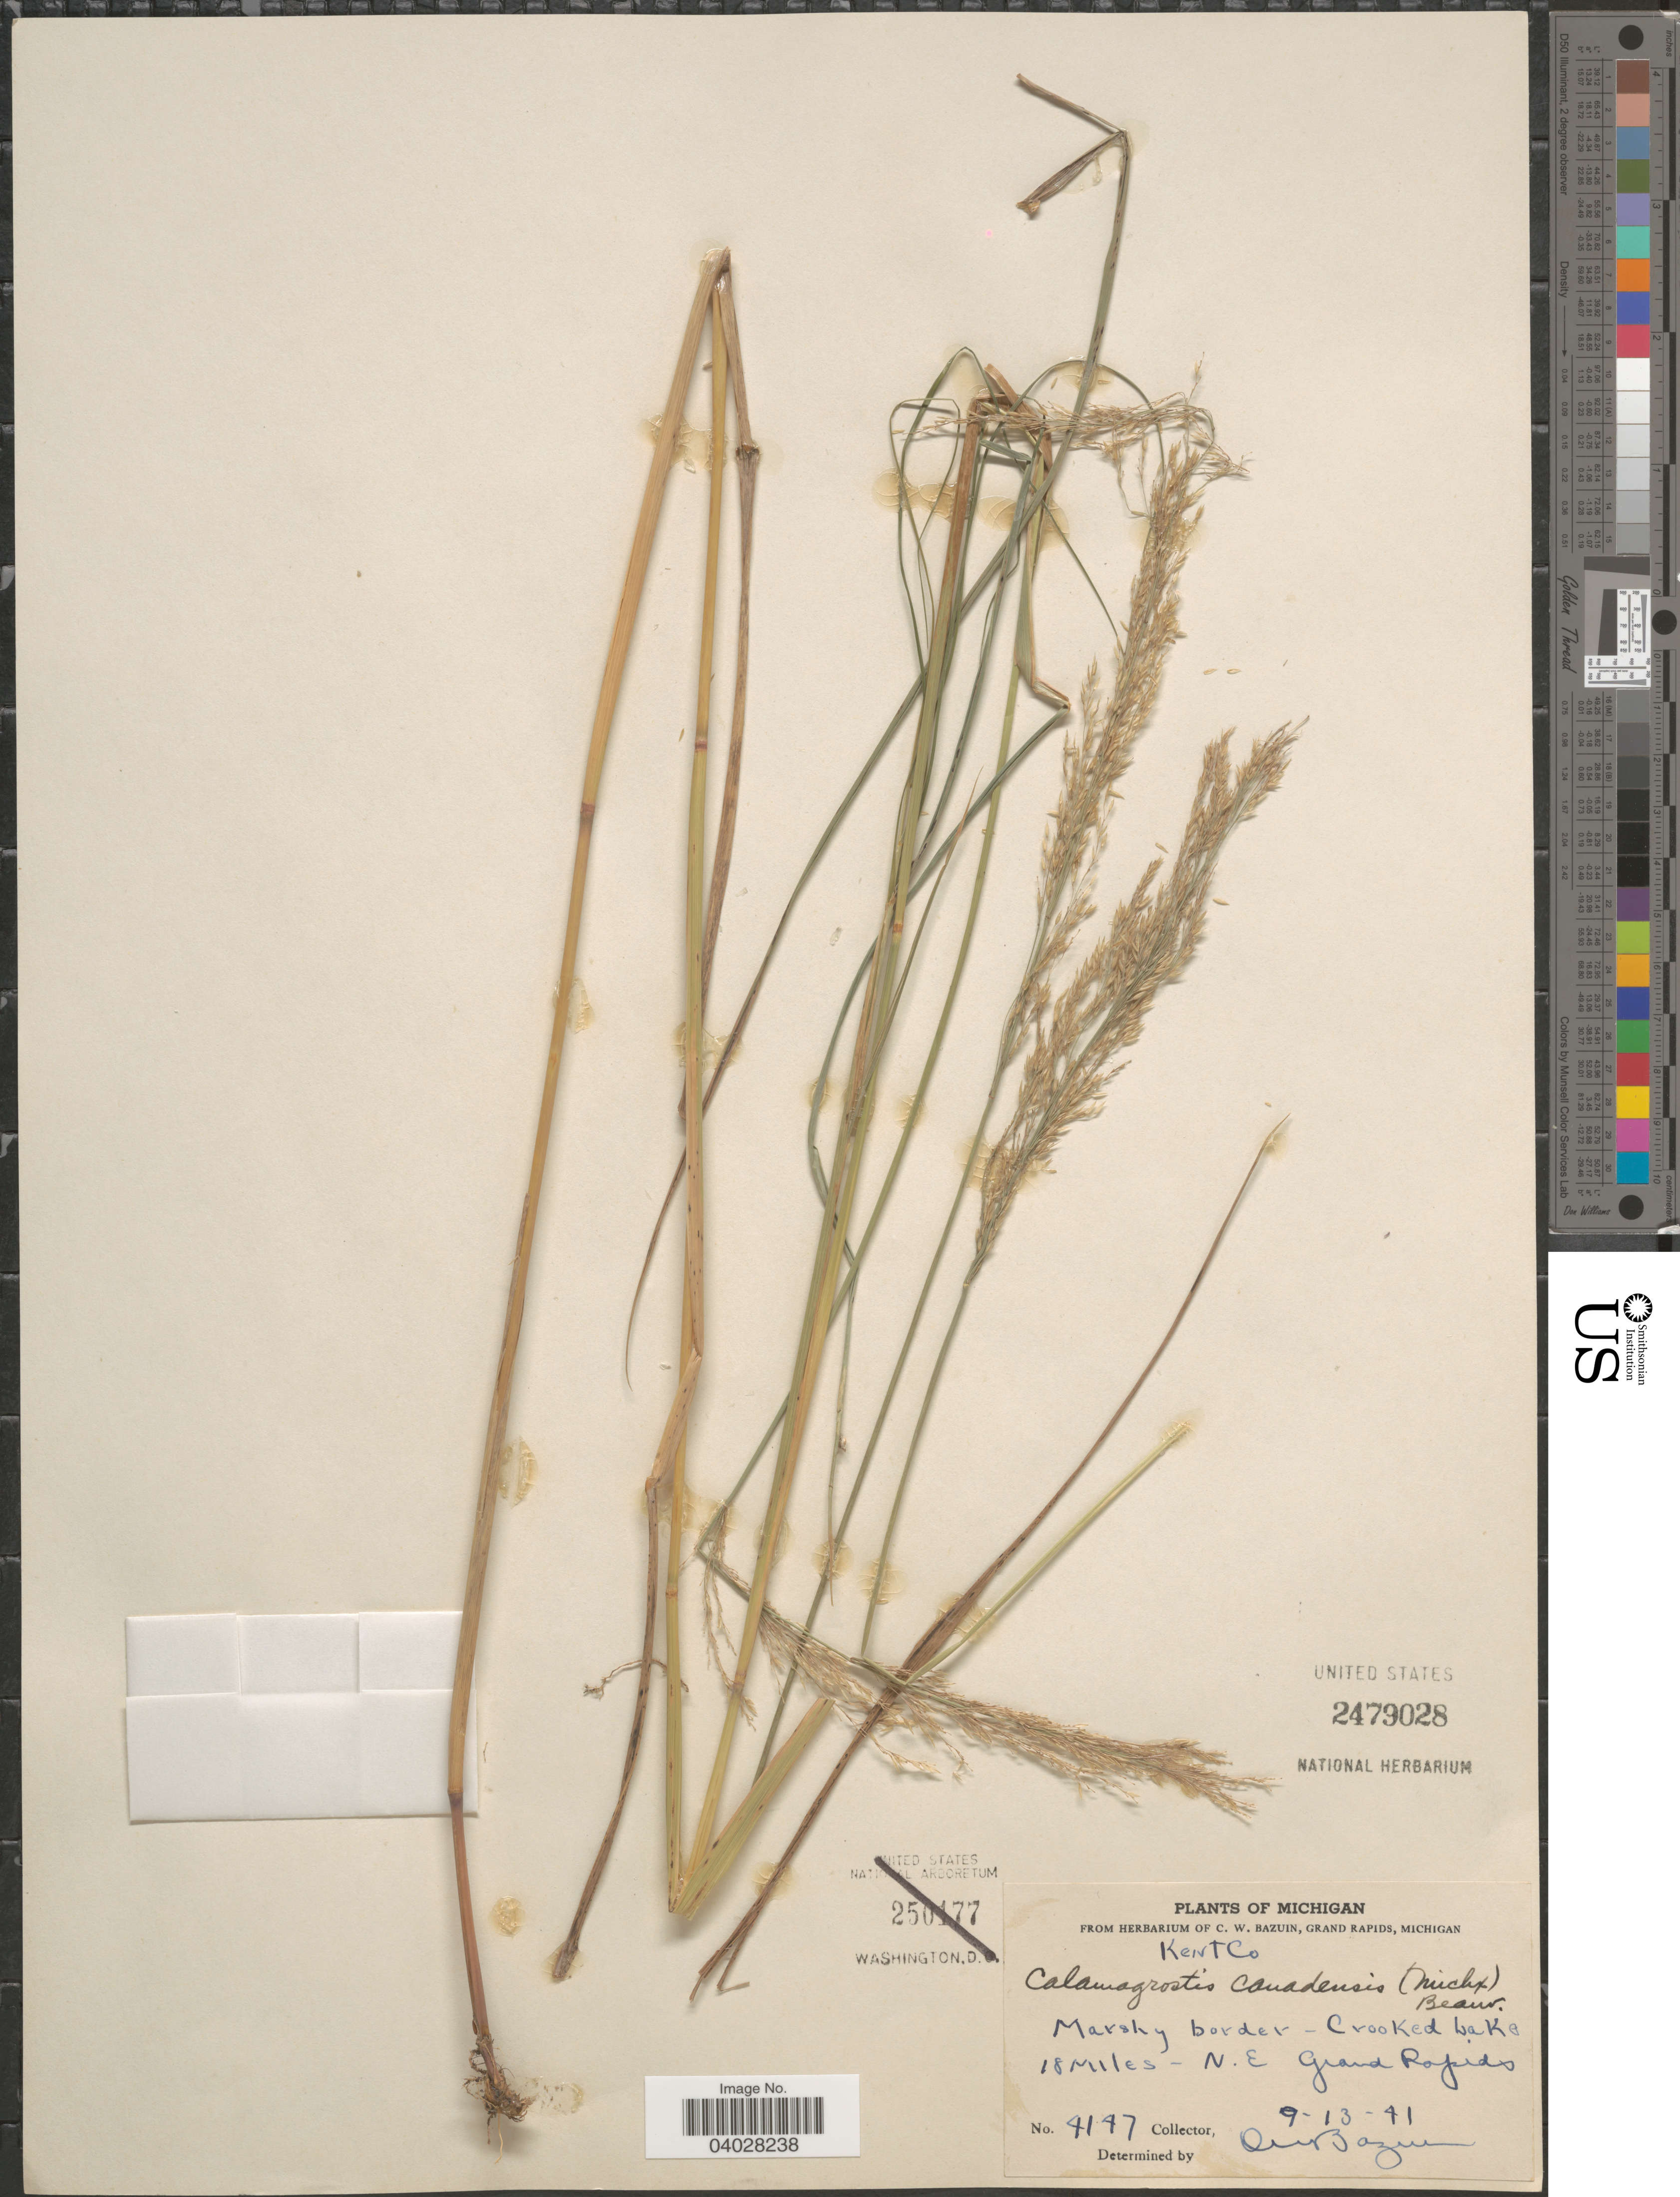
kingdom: Plantae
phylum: Tracheophyta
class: Liliopsida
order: Poales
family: Poaceae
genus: Calamagrostis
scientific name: Calamagrostis canadensis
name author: (Michx.) P. Beauv.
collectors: C. Bazuin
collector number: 4147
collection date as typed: Transcribed d/m/y: 13/9/41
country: United States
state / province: Michigan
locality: Kent Co. Crooked Lake. 18Miles - N. E. Grand Rapids.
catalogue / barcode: US 2479028